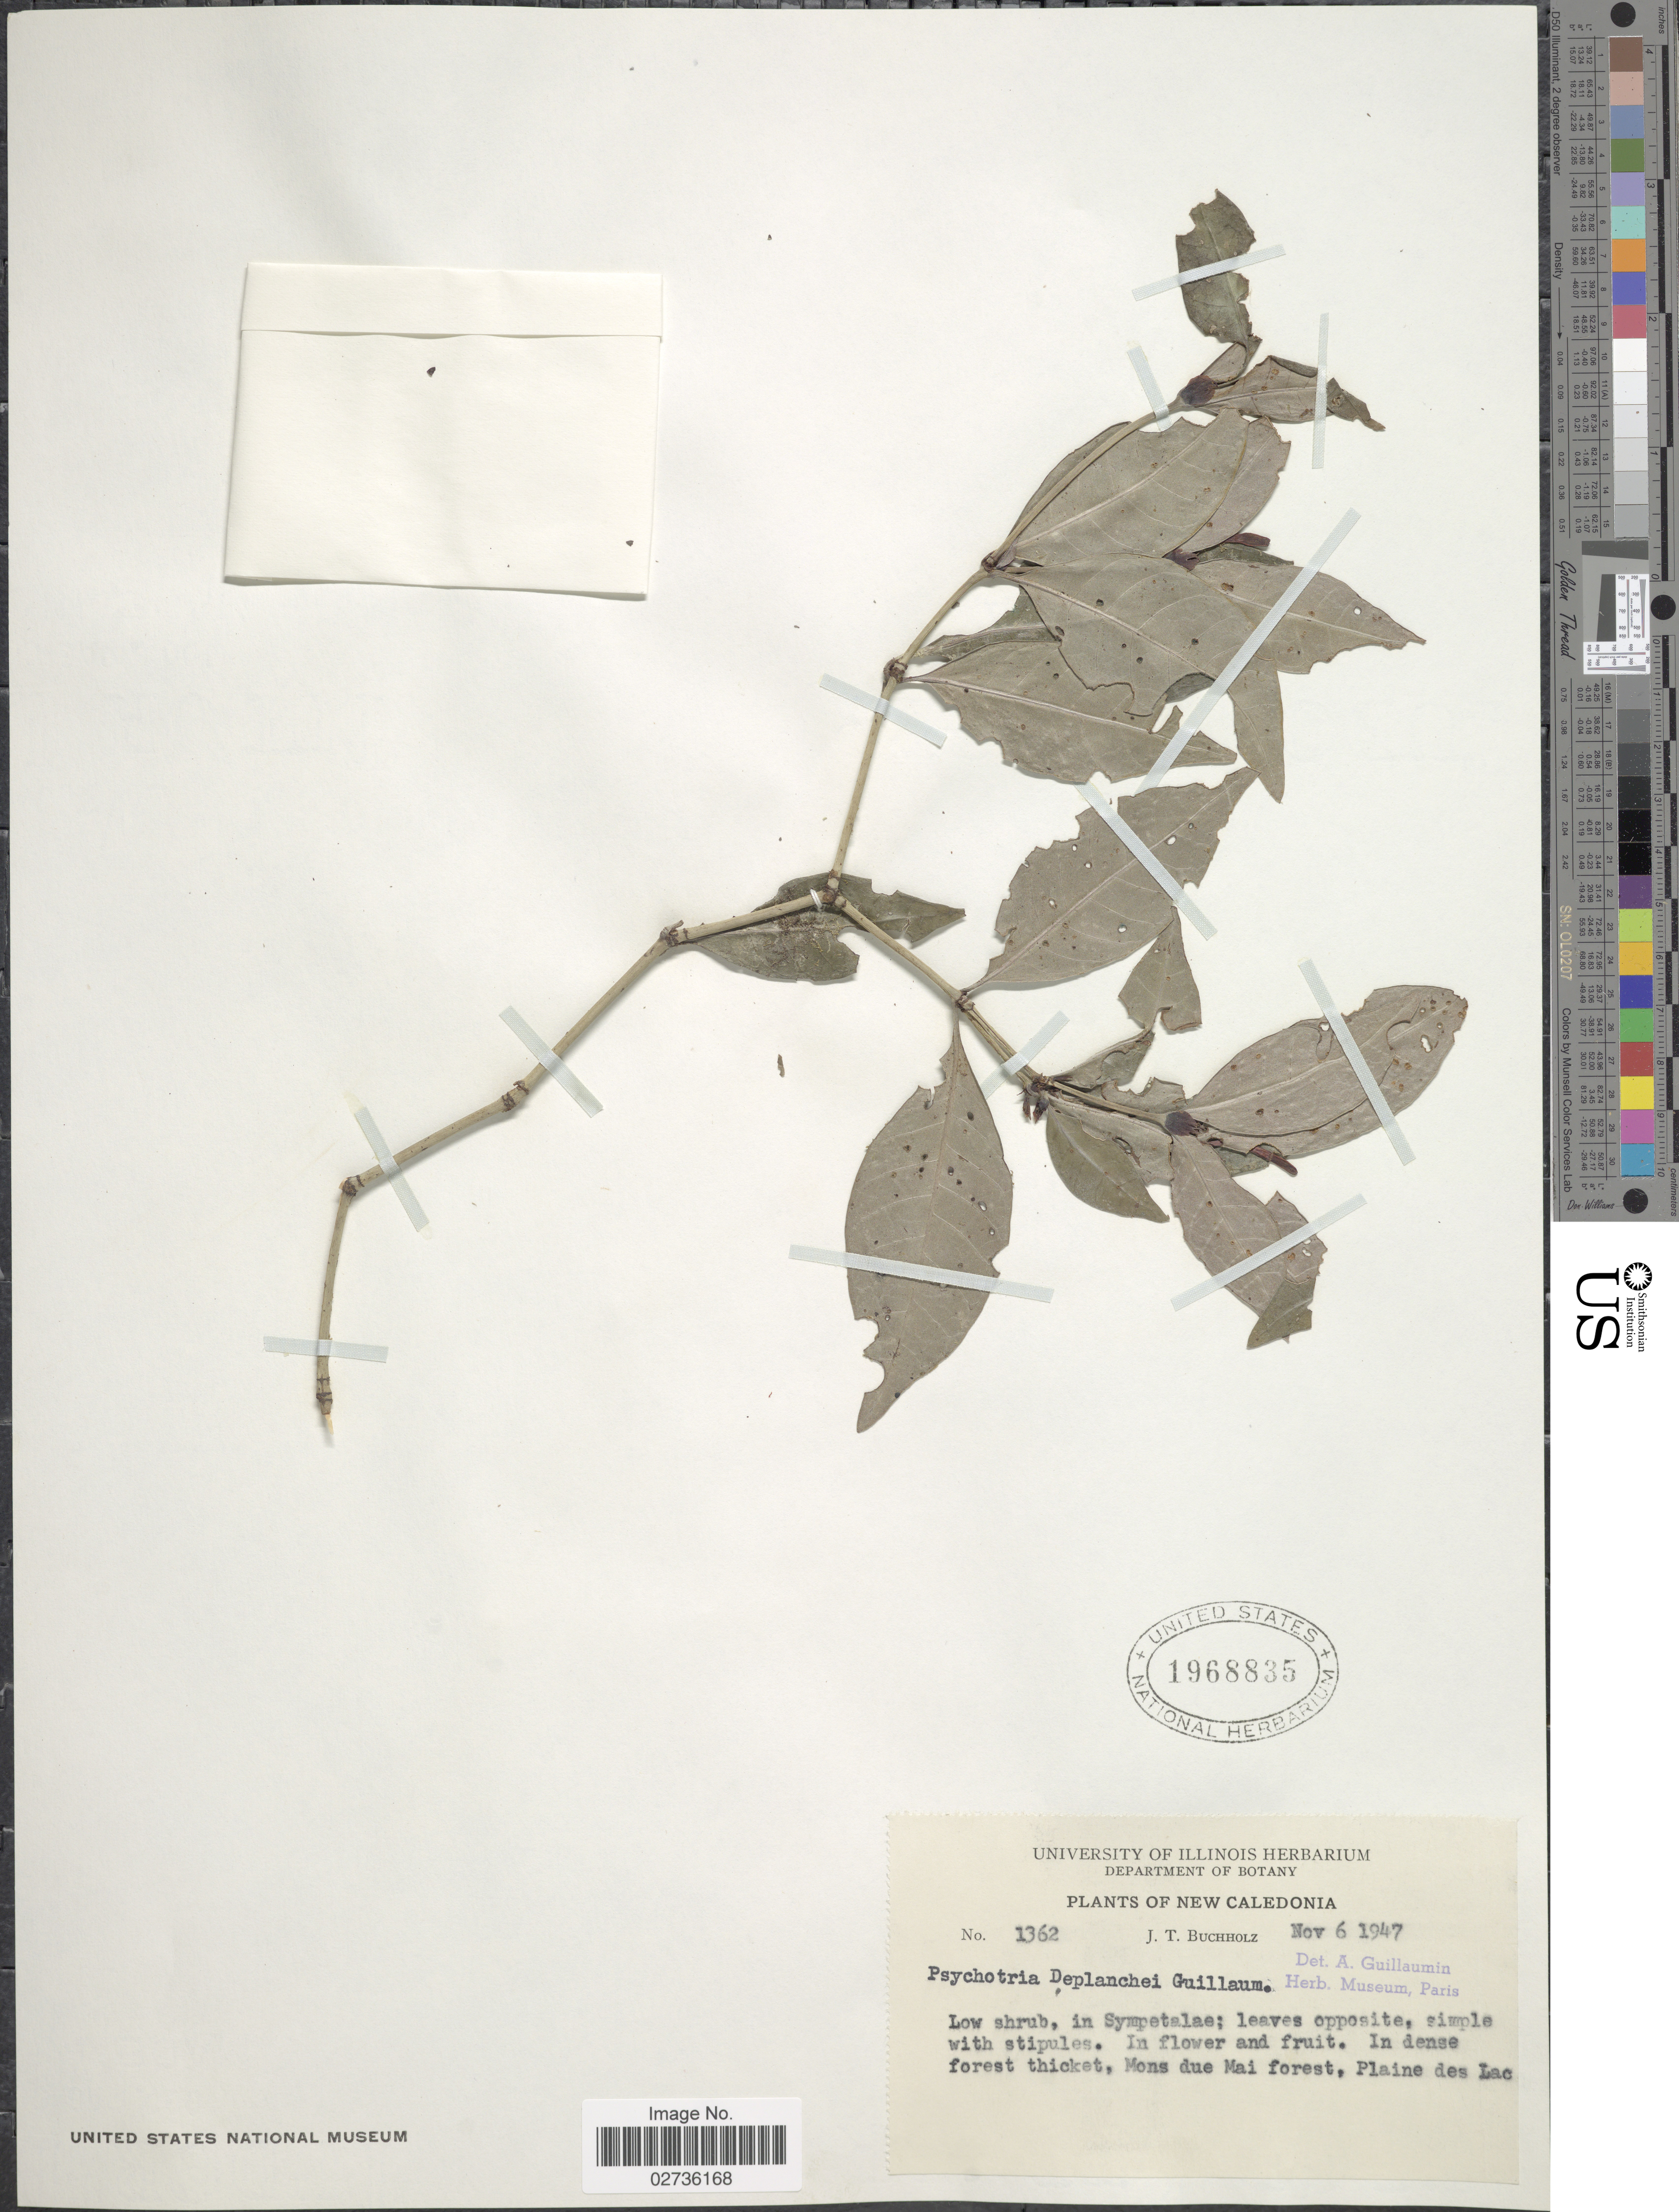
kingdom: Plantae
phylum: Tracheophyta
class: Magnoliopsida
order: Gentianales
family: Rubiaceae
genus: Psychotria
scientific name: Psychotria deplanchei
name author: (Beauvis.) Guillaumin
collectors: J. T. Buchholz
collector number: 1362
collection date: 1947-11-06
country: New Caledonia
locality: Mond due Mai forest, Plaine des Lac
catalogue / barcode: US 1968835